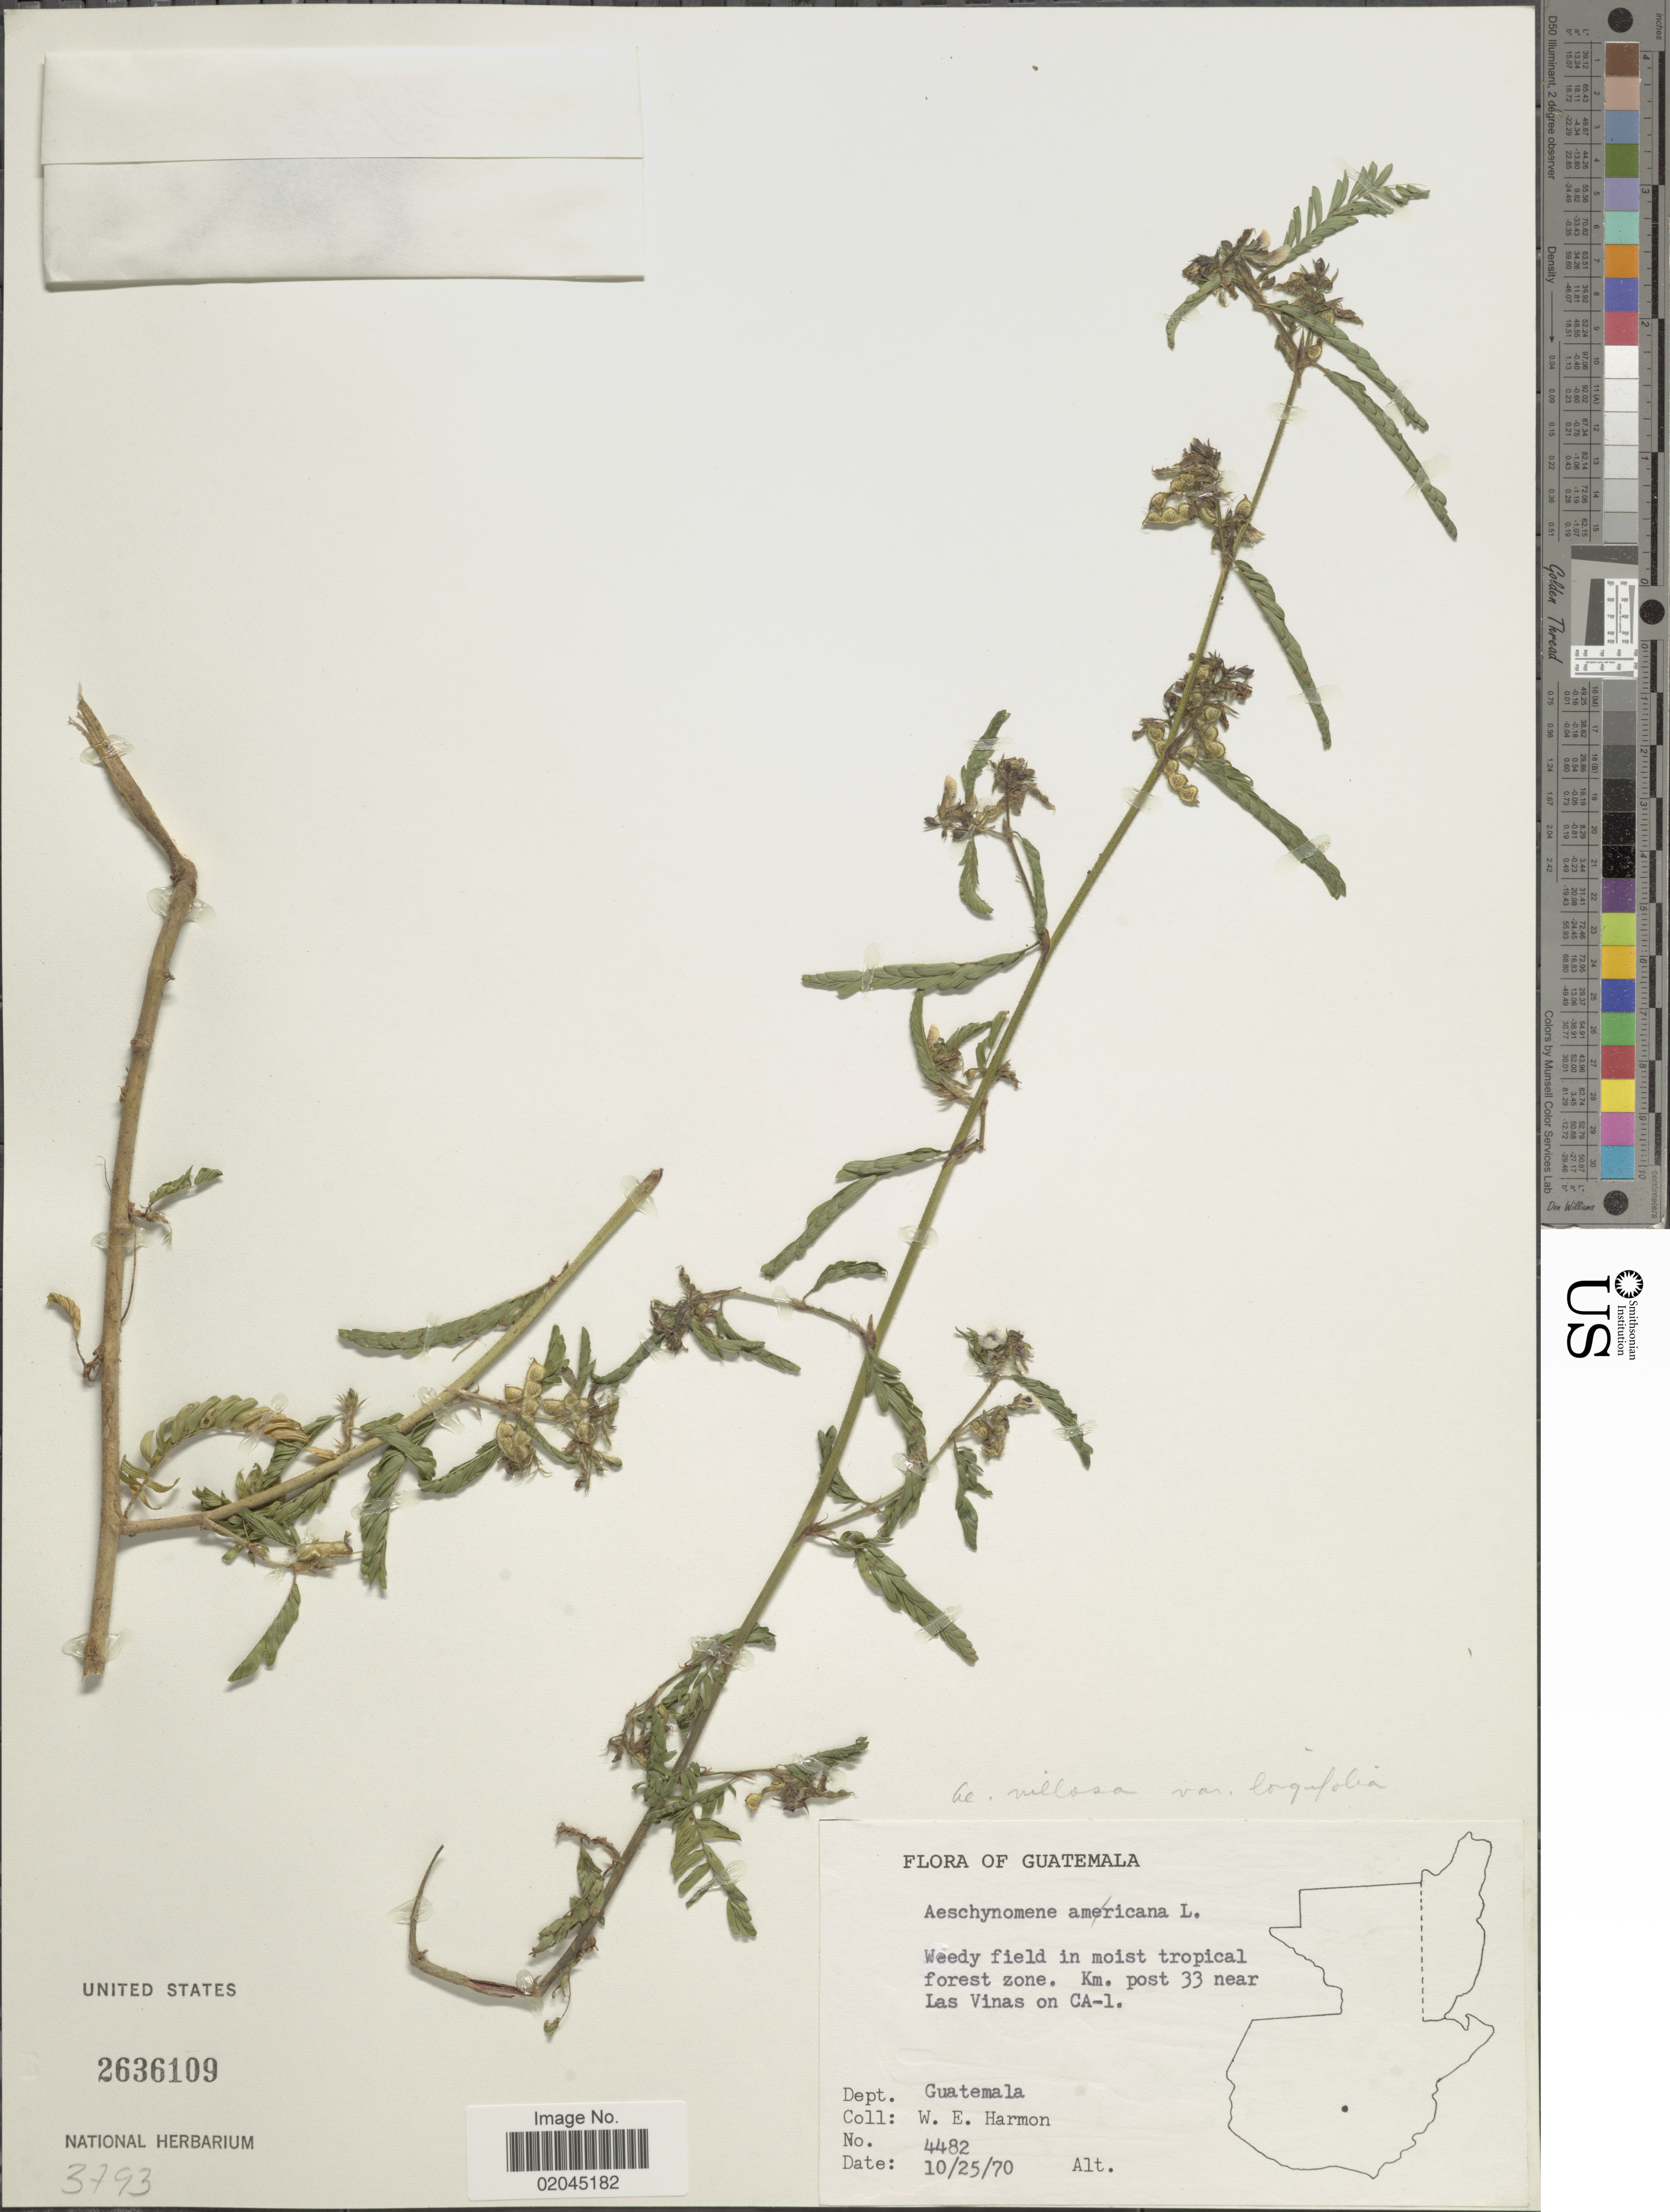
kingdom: Plantae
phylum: Tracheophyta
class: Magnoliopsida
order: Fabales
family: Fabaceae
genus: Aeschynomene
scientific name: Aeschynomene villosa var. longifolia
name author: (Micheli) Rudd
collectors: W. E. Harmon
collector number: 4482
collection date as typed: Transcribed d/m/y: 25/10/70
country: Guatemala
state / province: Guatemala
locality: Km post 33 near Las Vinas on CA-1, Dept. Guatemala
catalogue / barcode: US 2636109